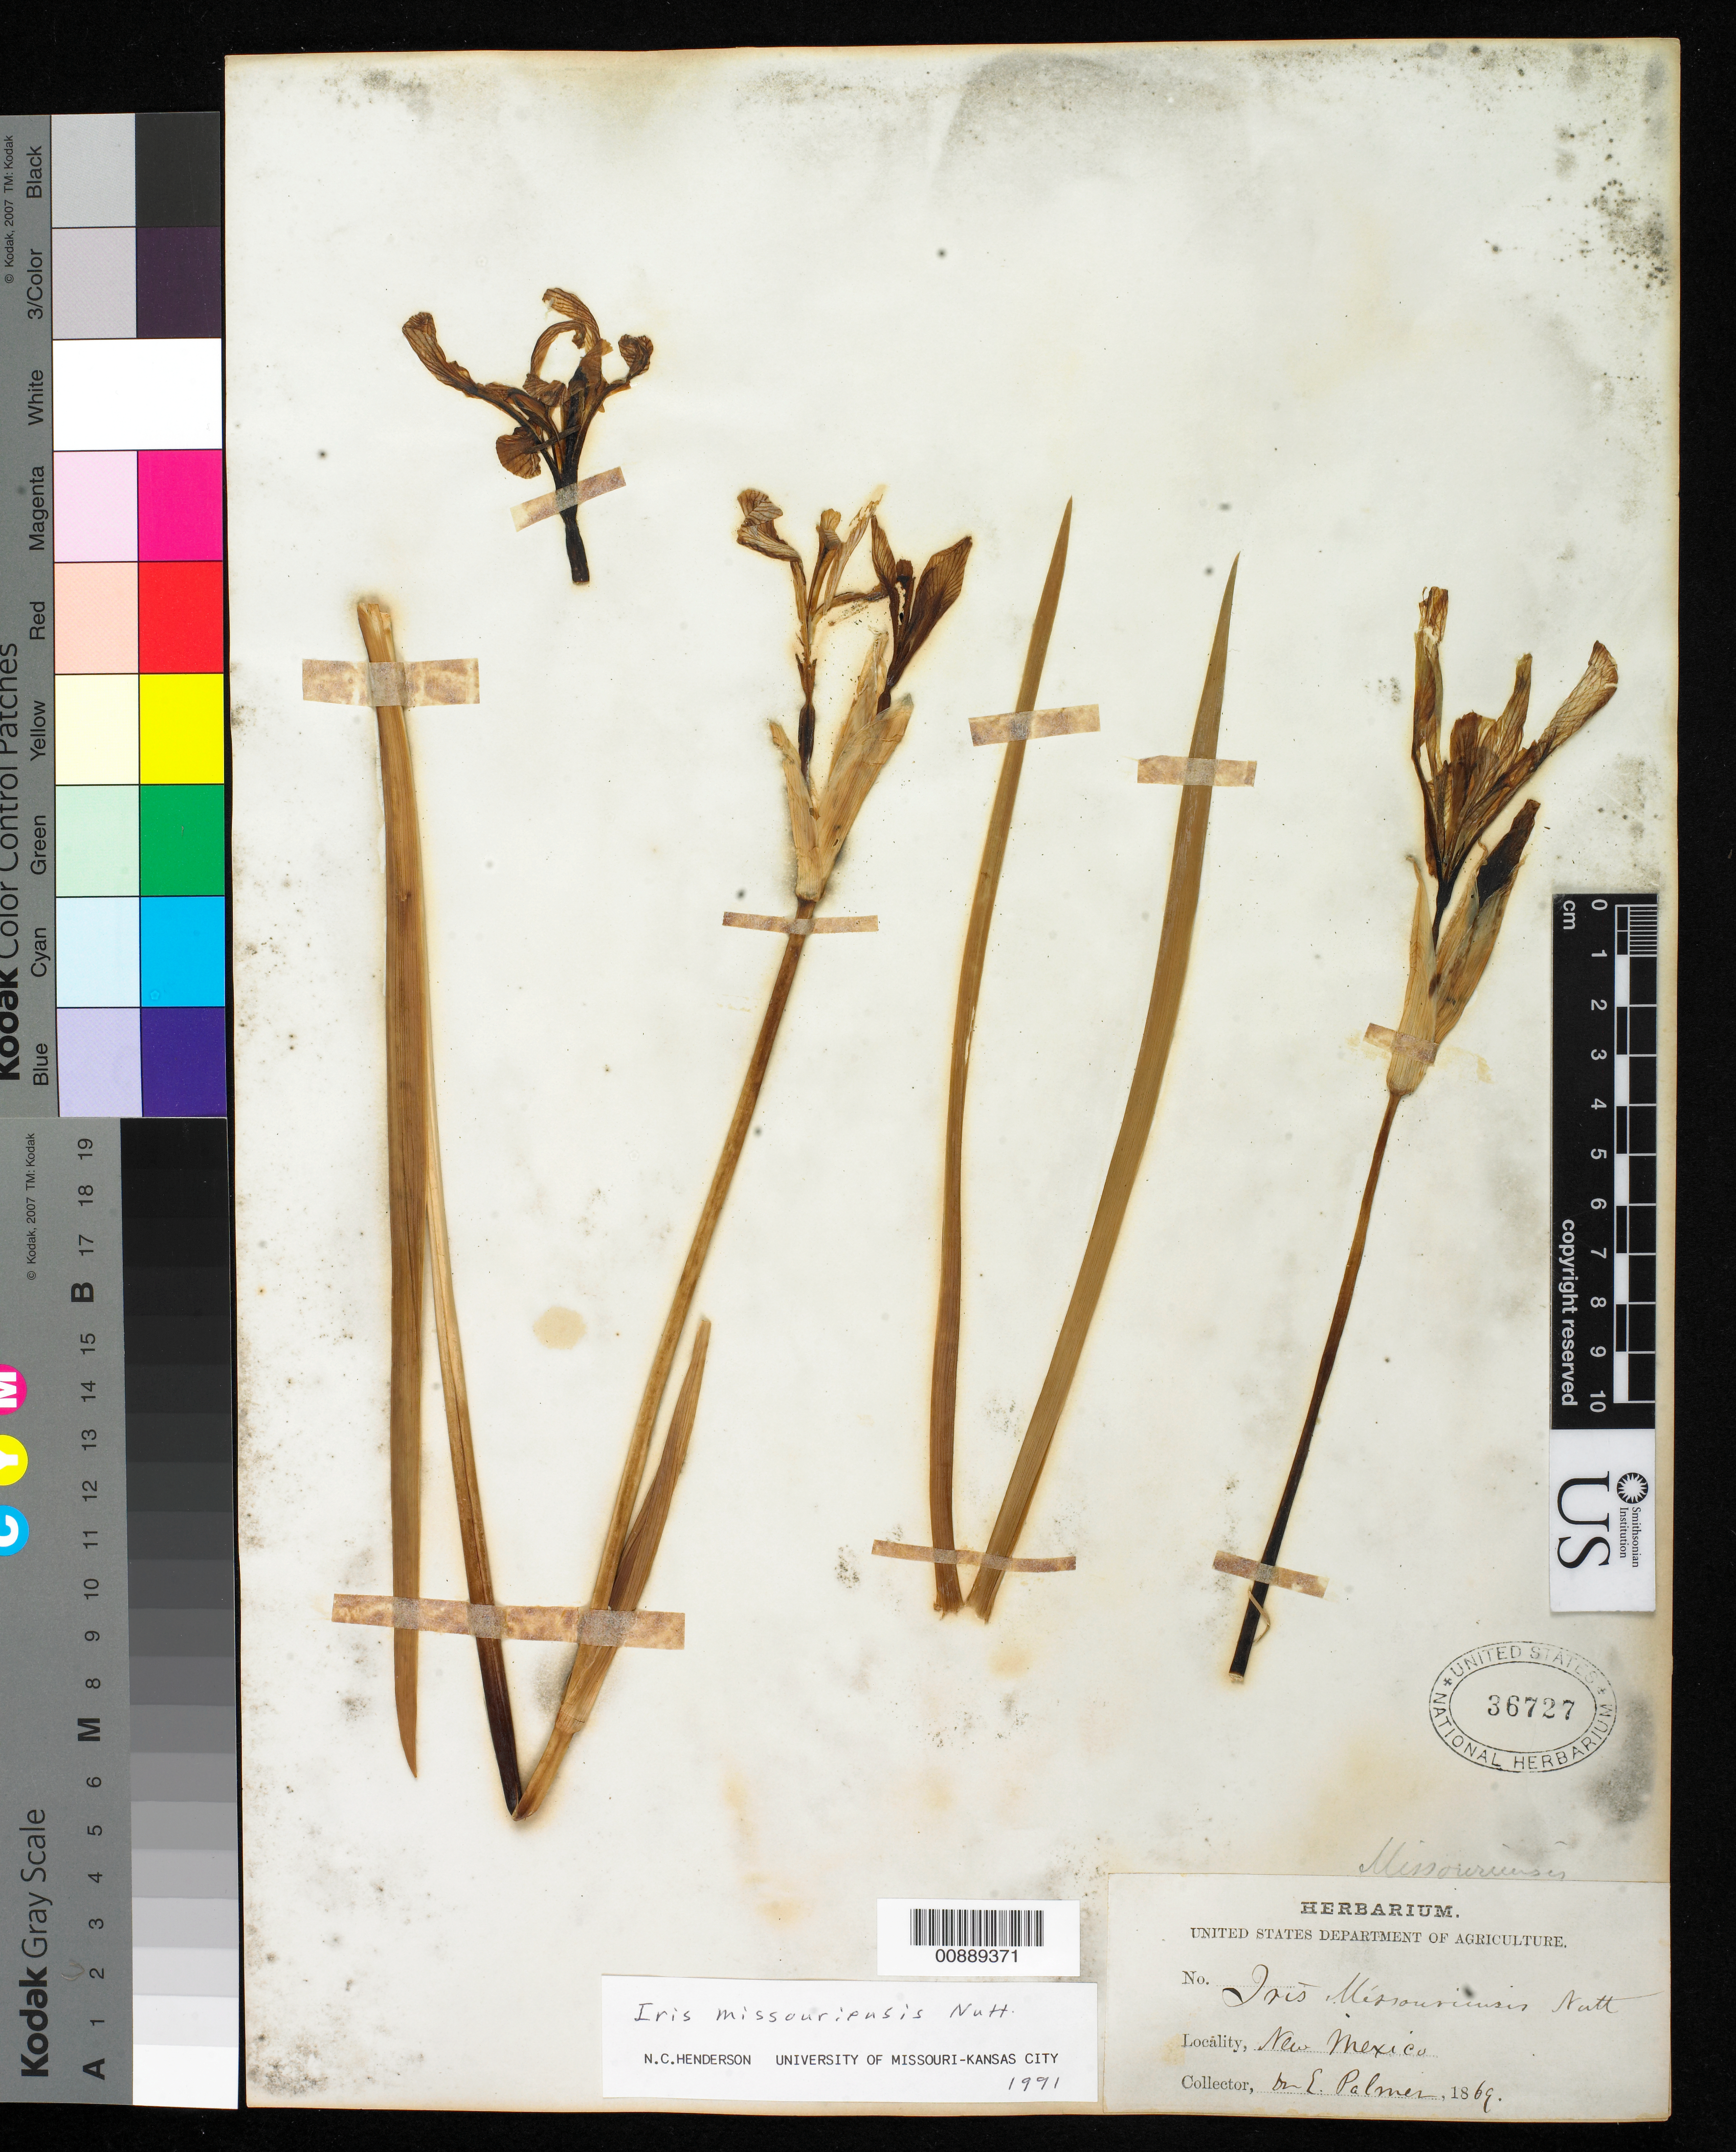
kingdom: Plantae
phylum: Tracheophyta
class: Liliopsida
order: Asparagales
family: Iridaceae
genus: Iris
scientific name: Iris missouriensis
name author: Nutt.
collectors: E. Palmer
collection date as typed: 1869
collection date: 1869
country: United States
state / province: New Mexico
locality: New Mexico.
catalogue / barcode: US 36727